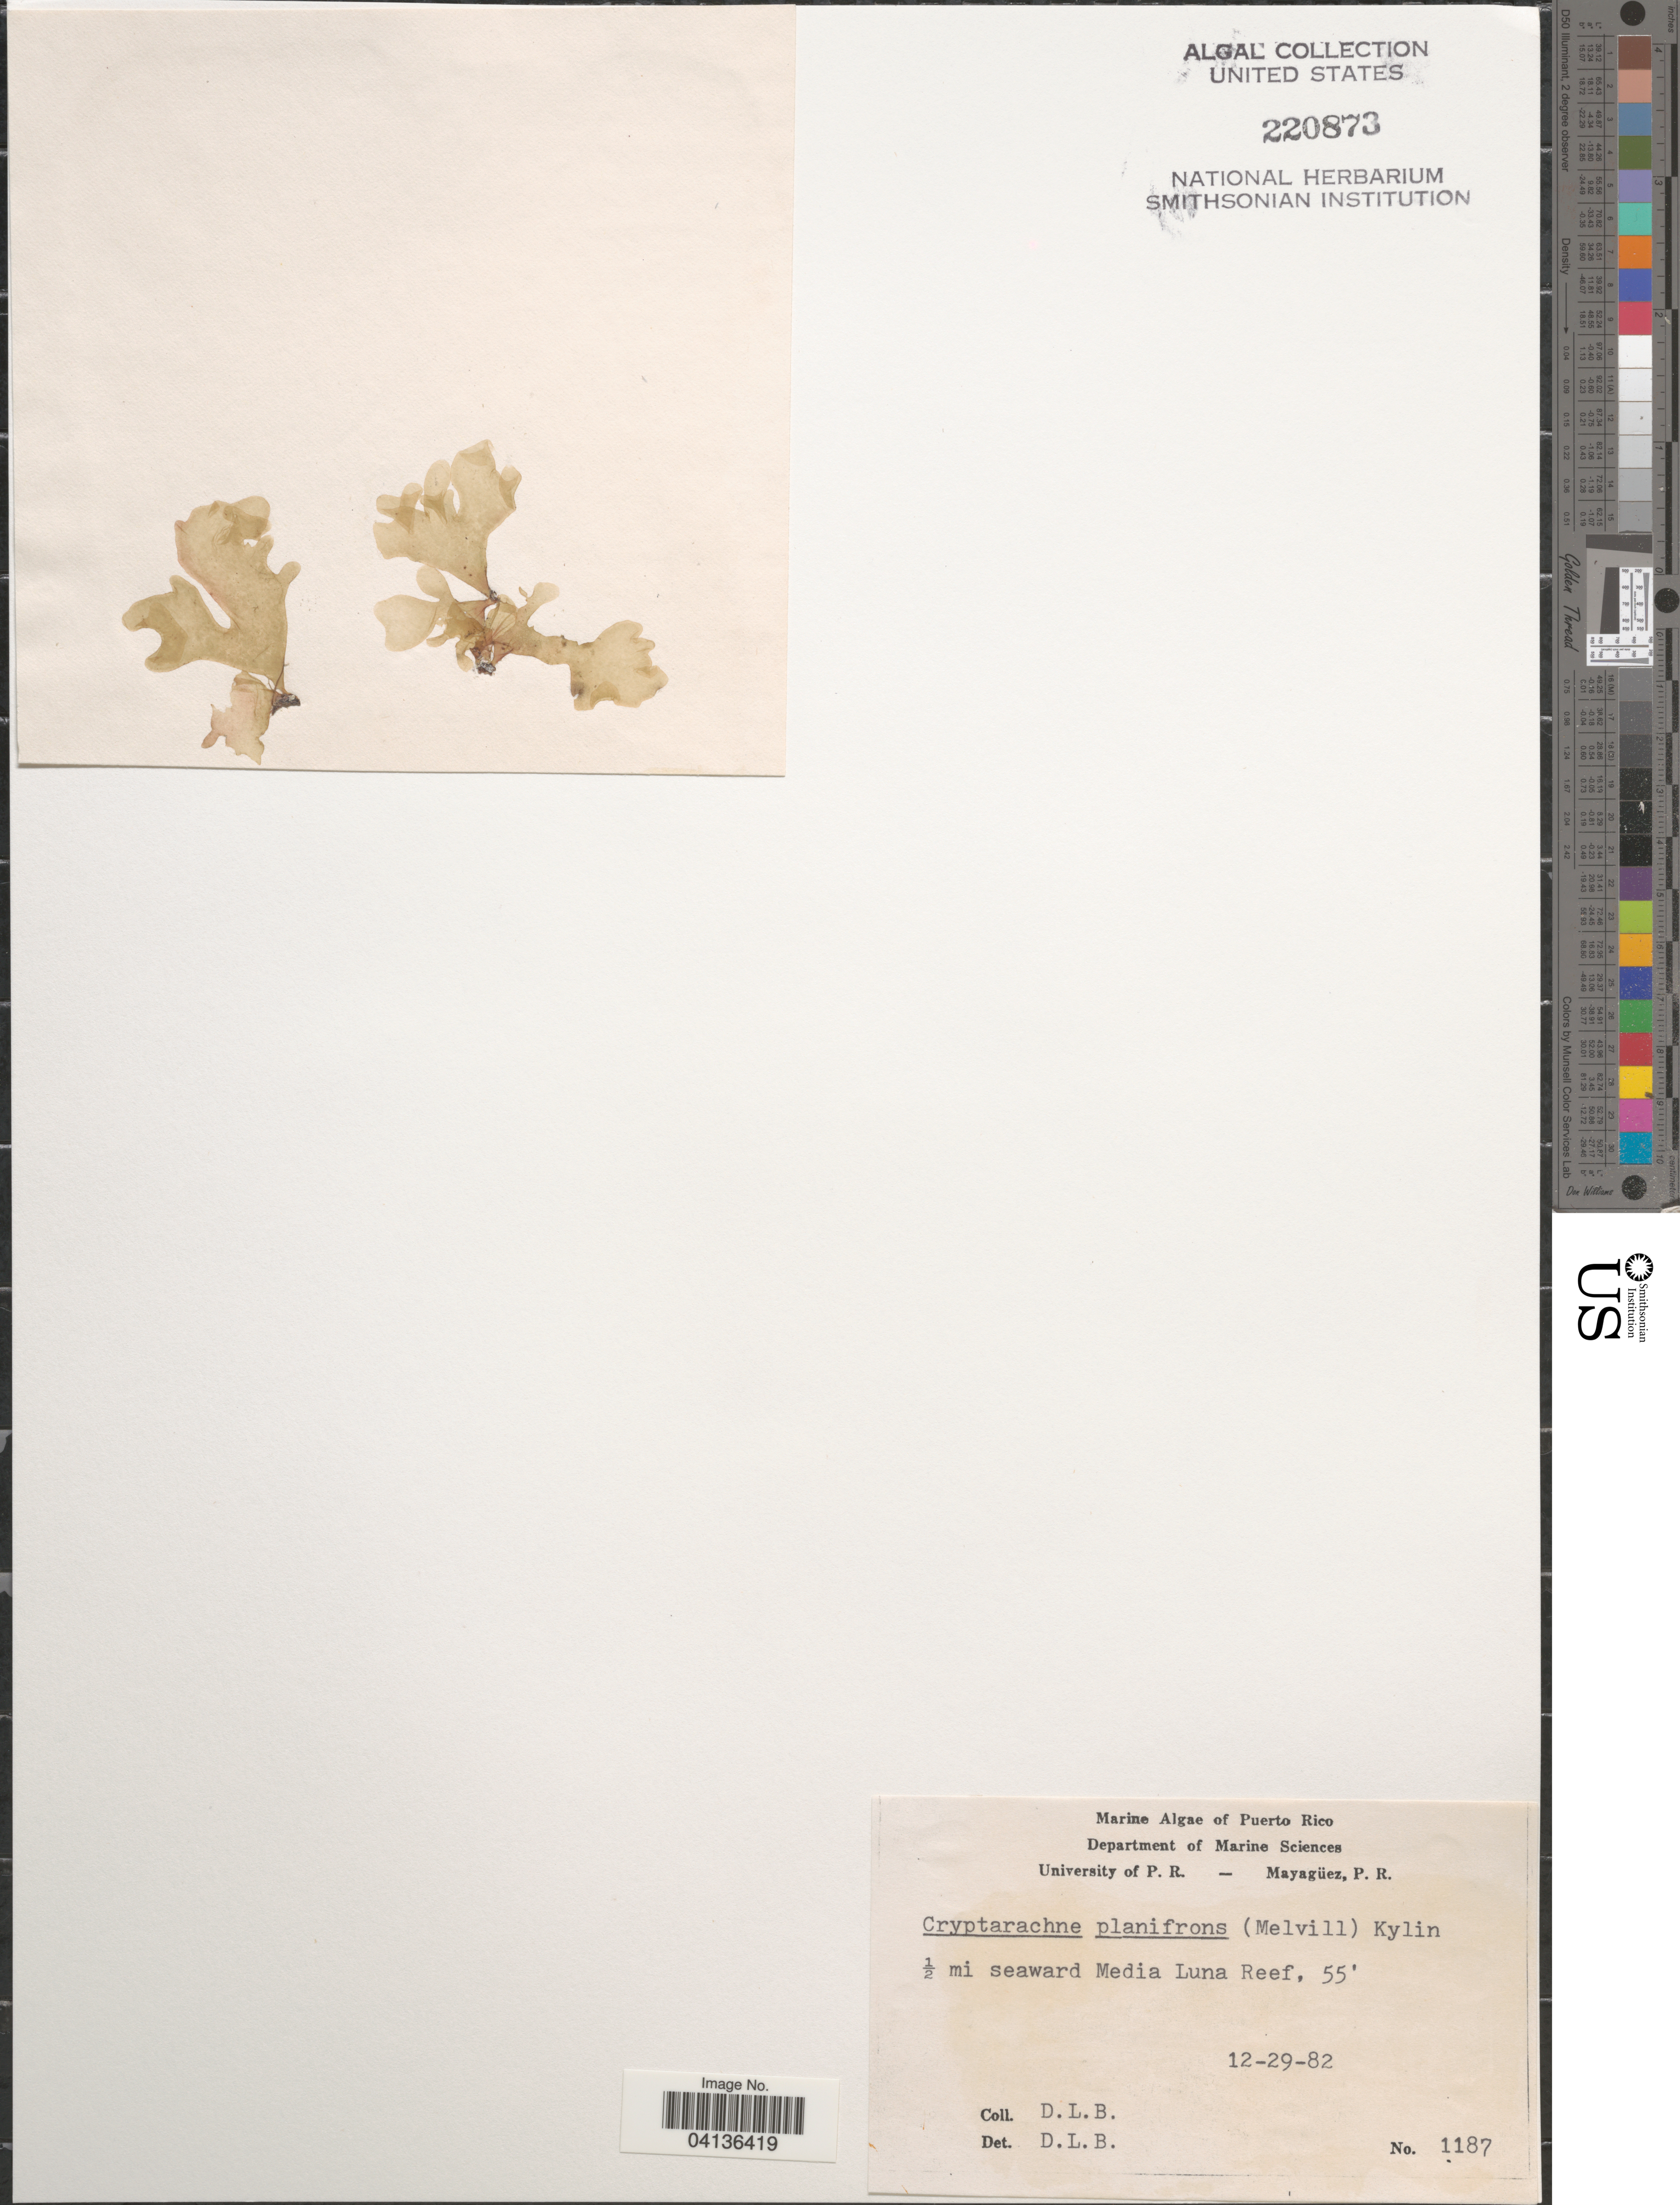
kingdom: Plantae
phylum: Rhodophyta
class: Florideophyceae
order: Rhodymeniales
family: Rhodymeniaceae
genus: Chrysymenia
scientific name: Chrysymenia planifrons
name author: (Melvill) J. Agardh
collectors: D. L. B.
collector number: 1187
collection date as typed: Transcribed d/m/y: 29/11/82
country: Puerto Rico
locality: ½ mi seaward Media Luna Reef.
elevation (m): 17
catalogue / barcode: US 220873